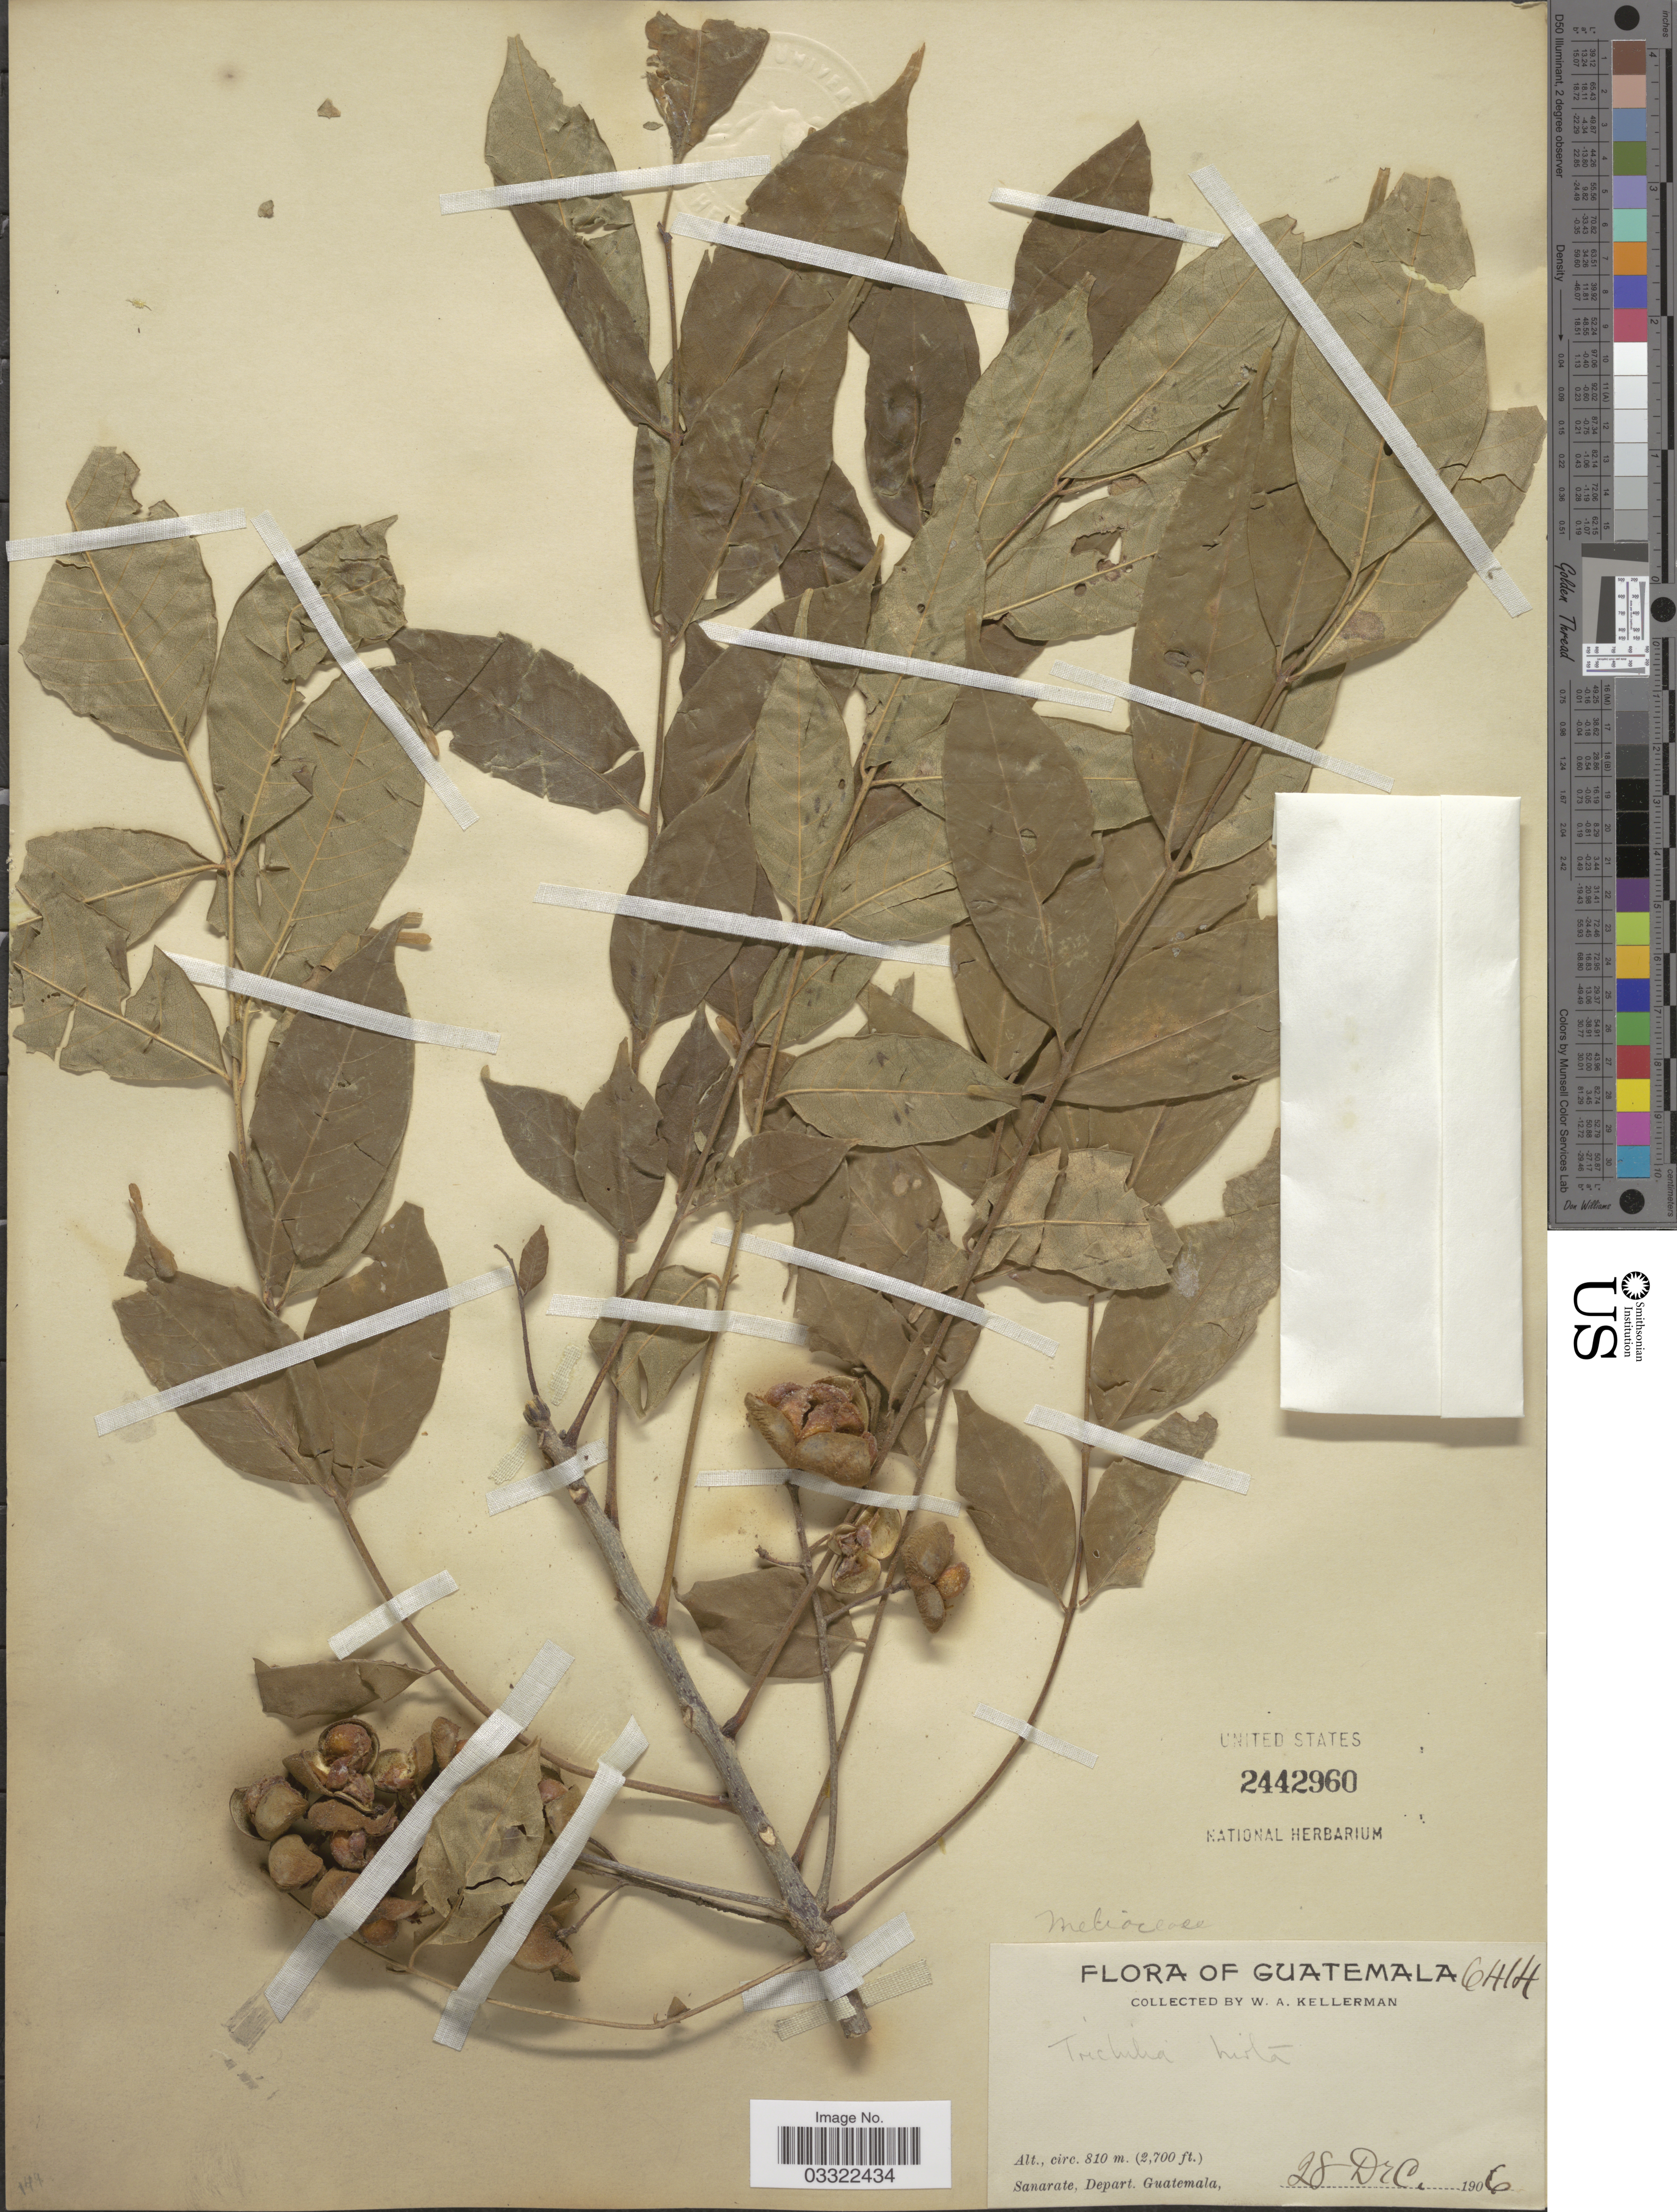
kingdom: Plantae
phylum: Tracheophyta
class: Magnoliopsida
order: Sapindales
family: Meliaceae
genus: Trichilia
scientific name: Trichilia hirta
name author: L.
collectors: W. Kellerman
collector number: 6414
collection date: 1906-12-28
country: Guatemala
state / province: Guatemala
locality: Sanarate, Depart. Guatemala.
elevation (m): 810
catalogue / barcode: US 2442960